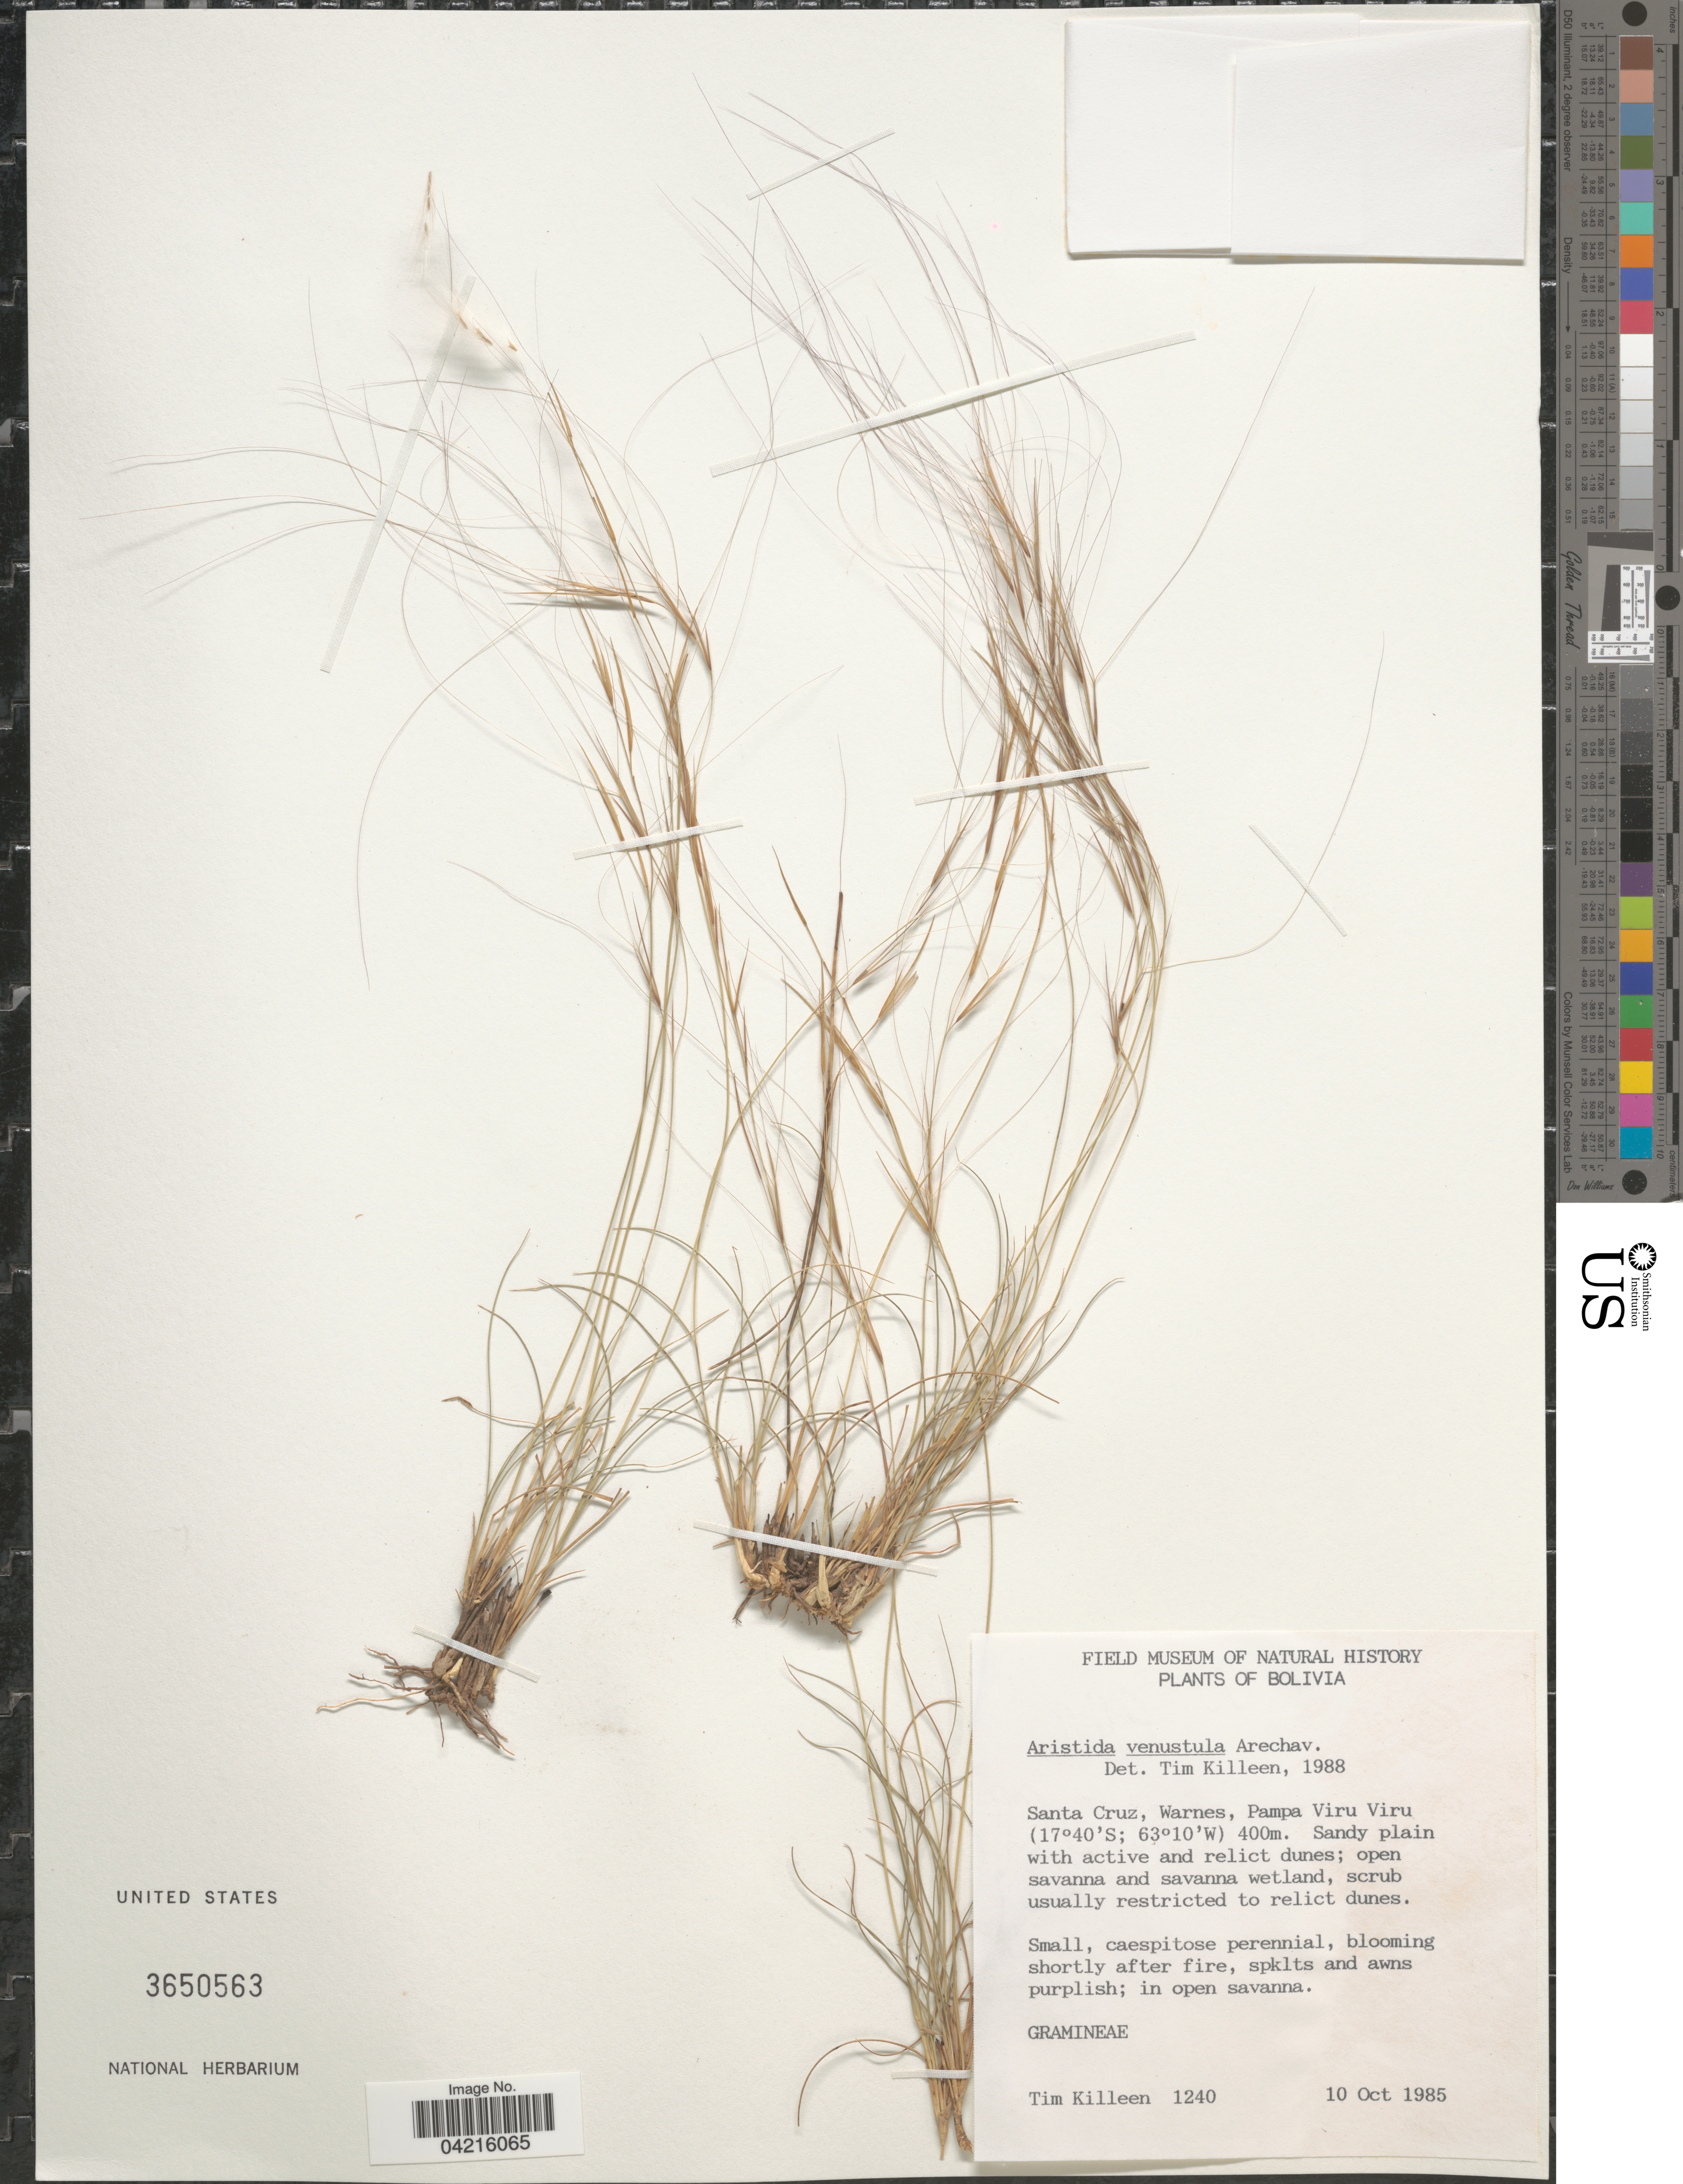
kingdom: Plantae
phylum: Tracheophyta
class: Liliopsida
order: Poales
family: Poaceae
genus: Aristida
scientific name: Aristida venustula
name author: Arechav.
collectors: T. J. Killeen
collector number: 1240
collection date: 1985-10-10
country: Bolivia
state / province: Santa Cruz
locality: Warnes, Pampa Viru Viru.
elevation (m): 400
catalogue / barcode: US 3650563